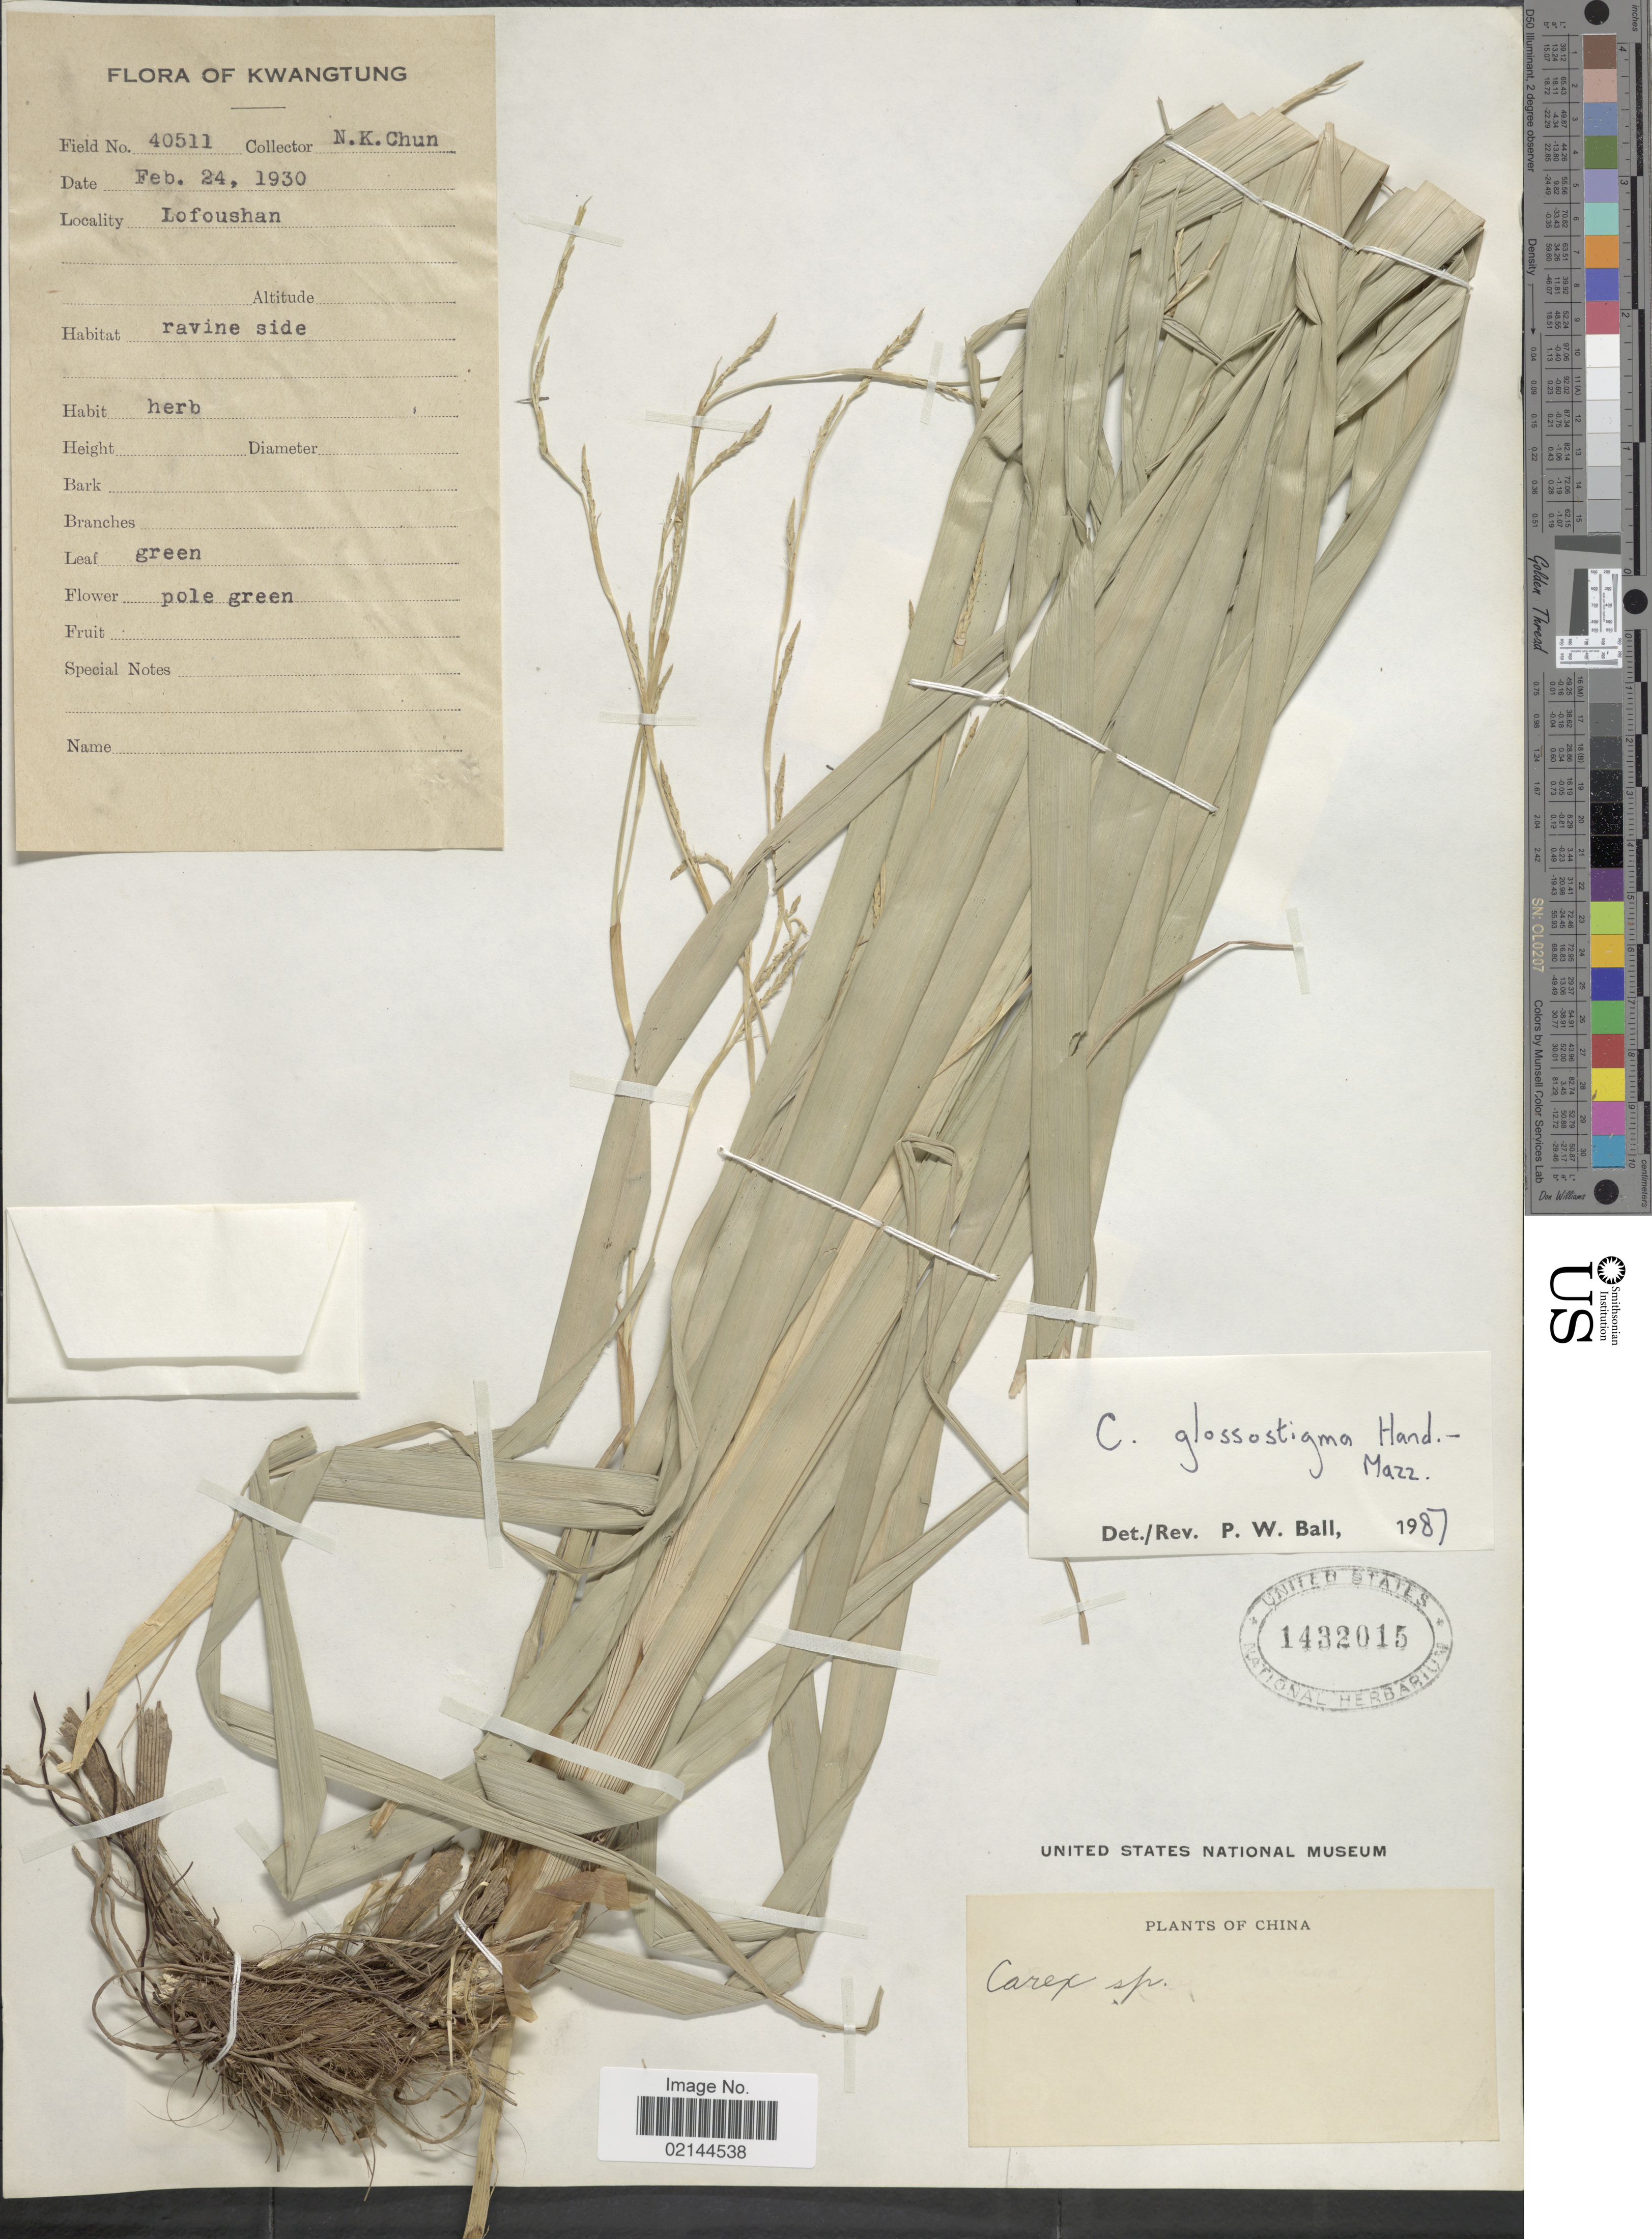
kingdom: Plantae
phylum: Tracheophyta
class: Liliopsida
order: Poales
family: Cyperaceae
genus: Carex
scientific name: Carex glossostigma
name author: Hand.-Mazz.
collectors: N. K. Chun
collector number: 40511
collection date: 1930-02-24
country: China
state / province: Guangdong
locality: Kwangtung. Lofoushan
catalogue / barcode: US 1432015